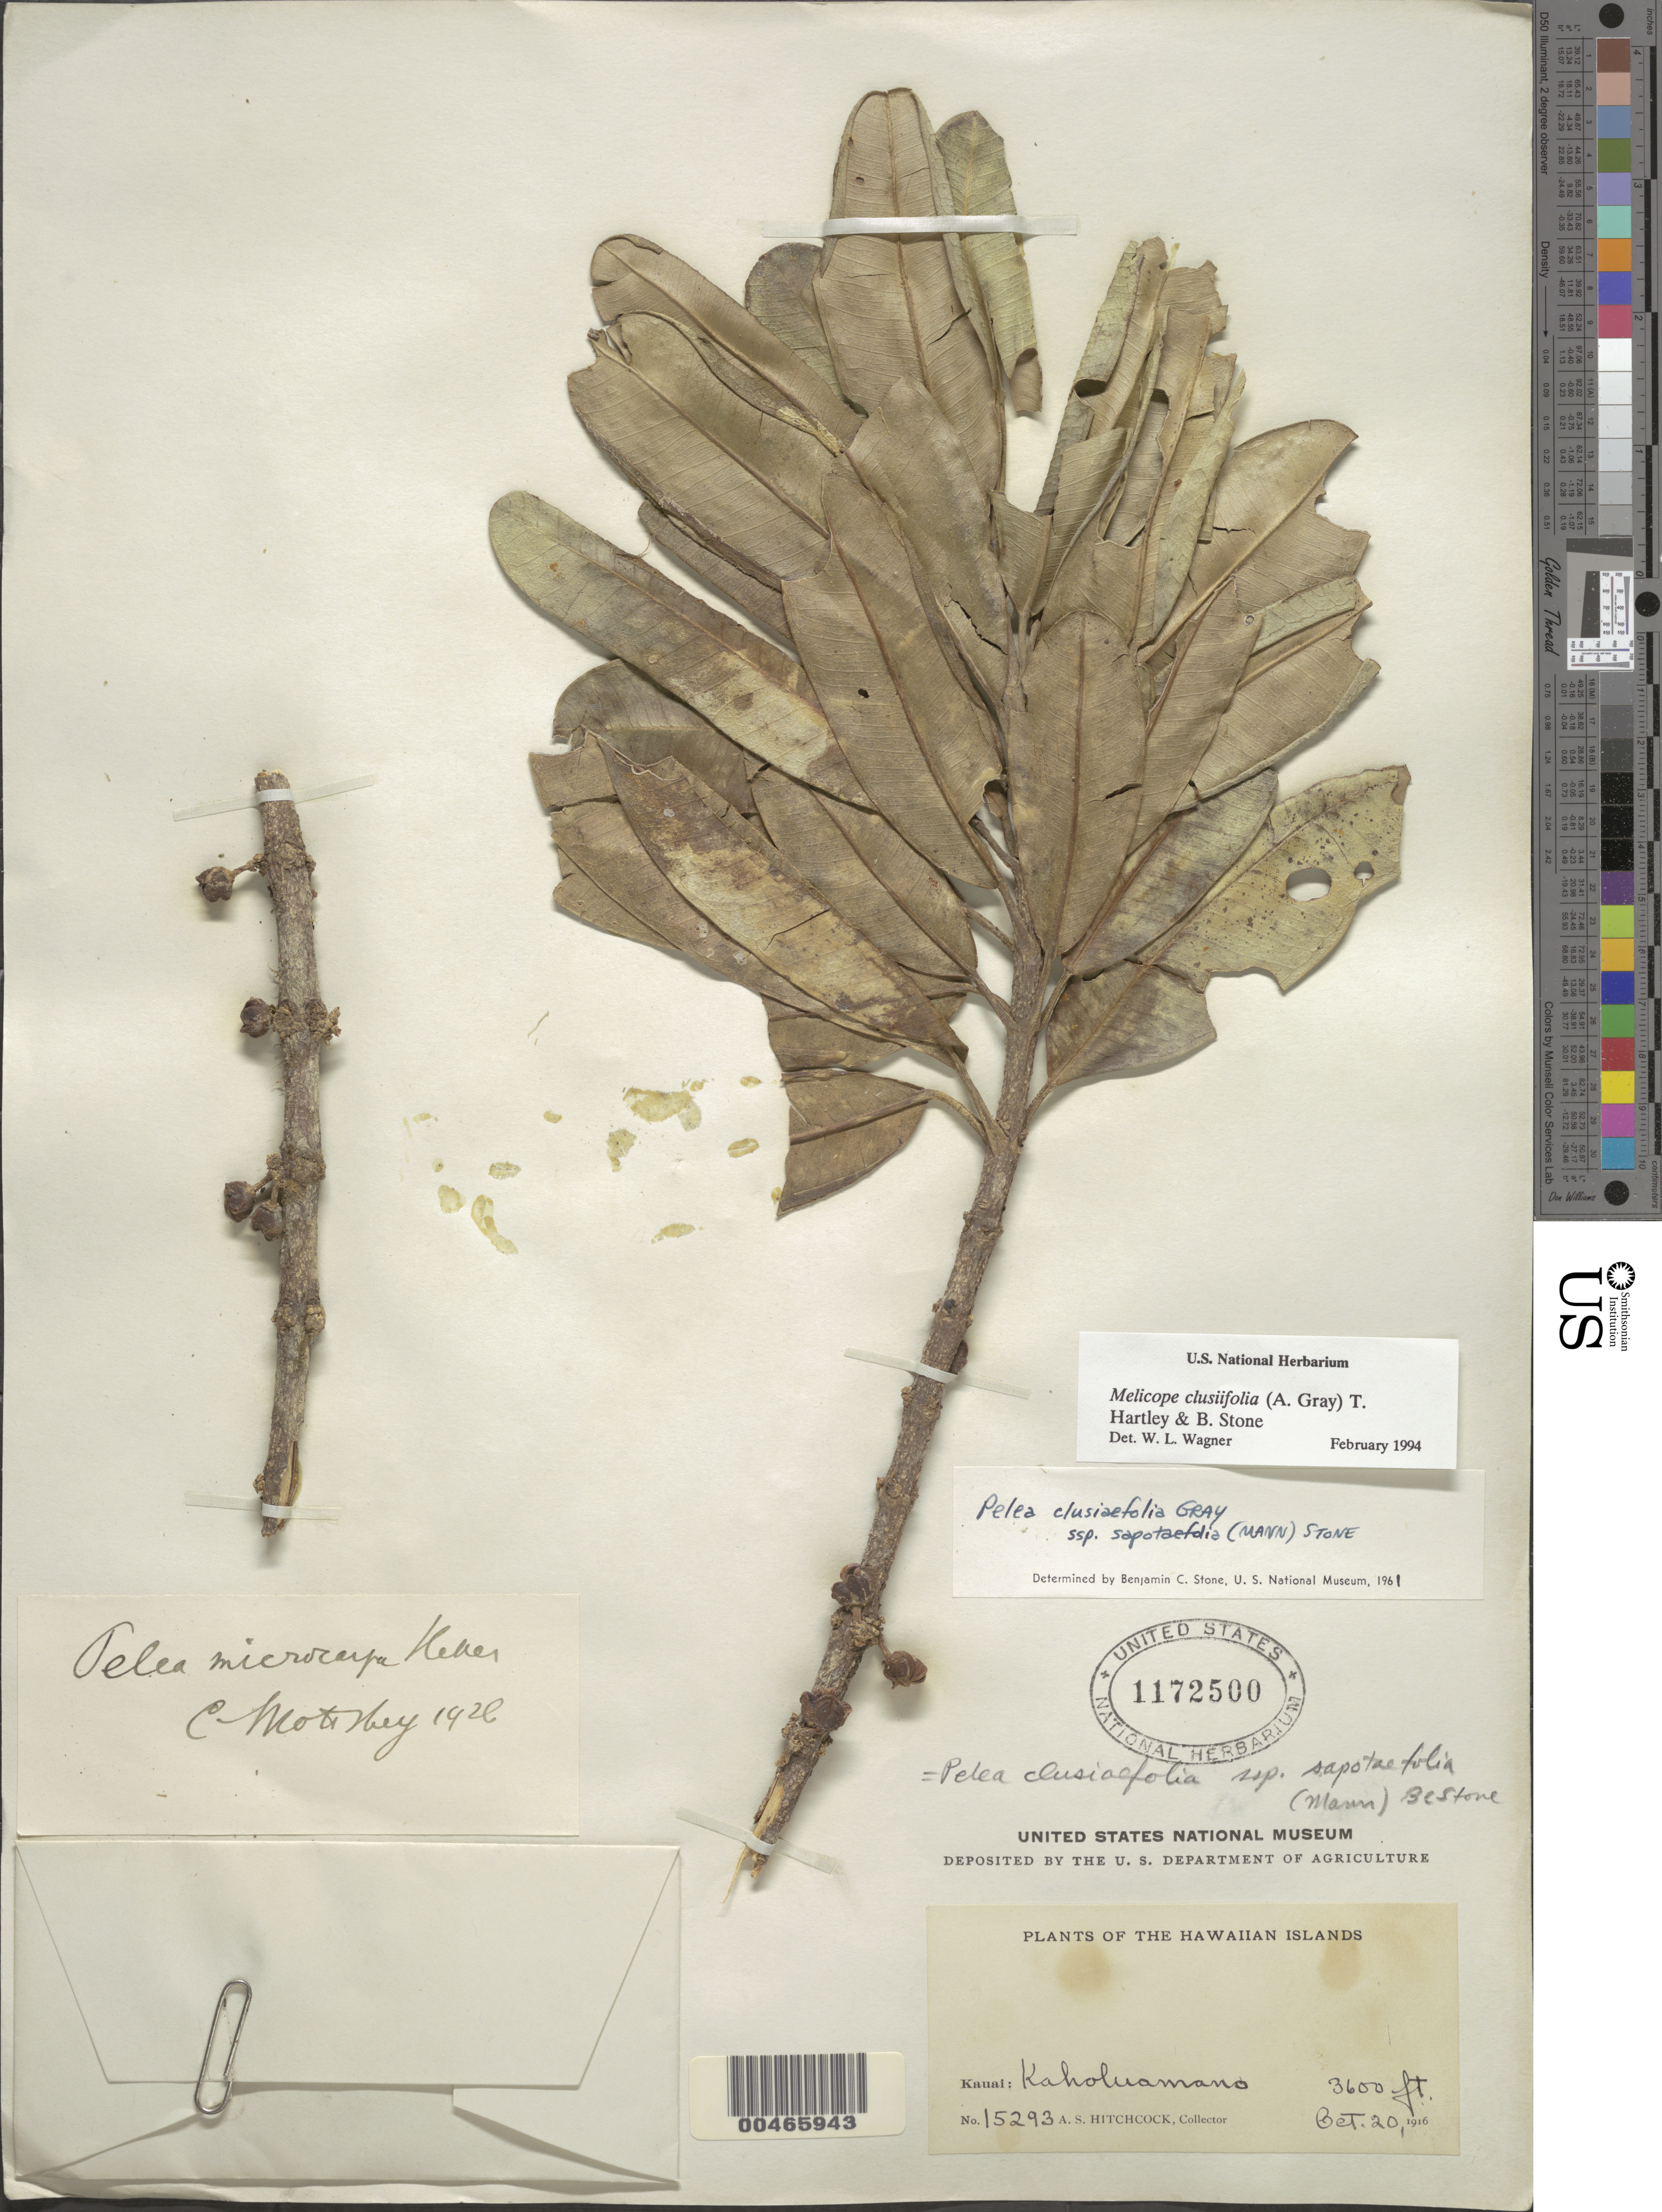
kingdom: Plantae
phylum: Tracheophyta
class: Magnoliopsida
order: Sapindales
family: Rutaceae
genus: Melicope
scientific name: Melicope clusiifolia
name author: (A. Gray) T.G. Hartley & B.C. Stone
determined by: Wagner, W. L., (BOT), Smithsonian Institution - National Museum of Natural History (UNITED STATES)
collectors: A. S. Hitchcock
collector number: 15293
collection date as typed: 20 Oct 1916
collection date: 1916-10-20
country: United States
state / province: Hawaii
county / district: Kauai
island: Kaua'i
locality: Kaholuamano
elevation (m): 1097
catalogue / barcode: US 1172500